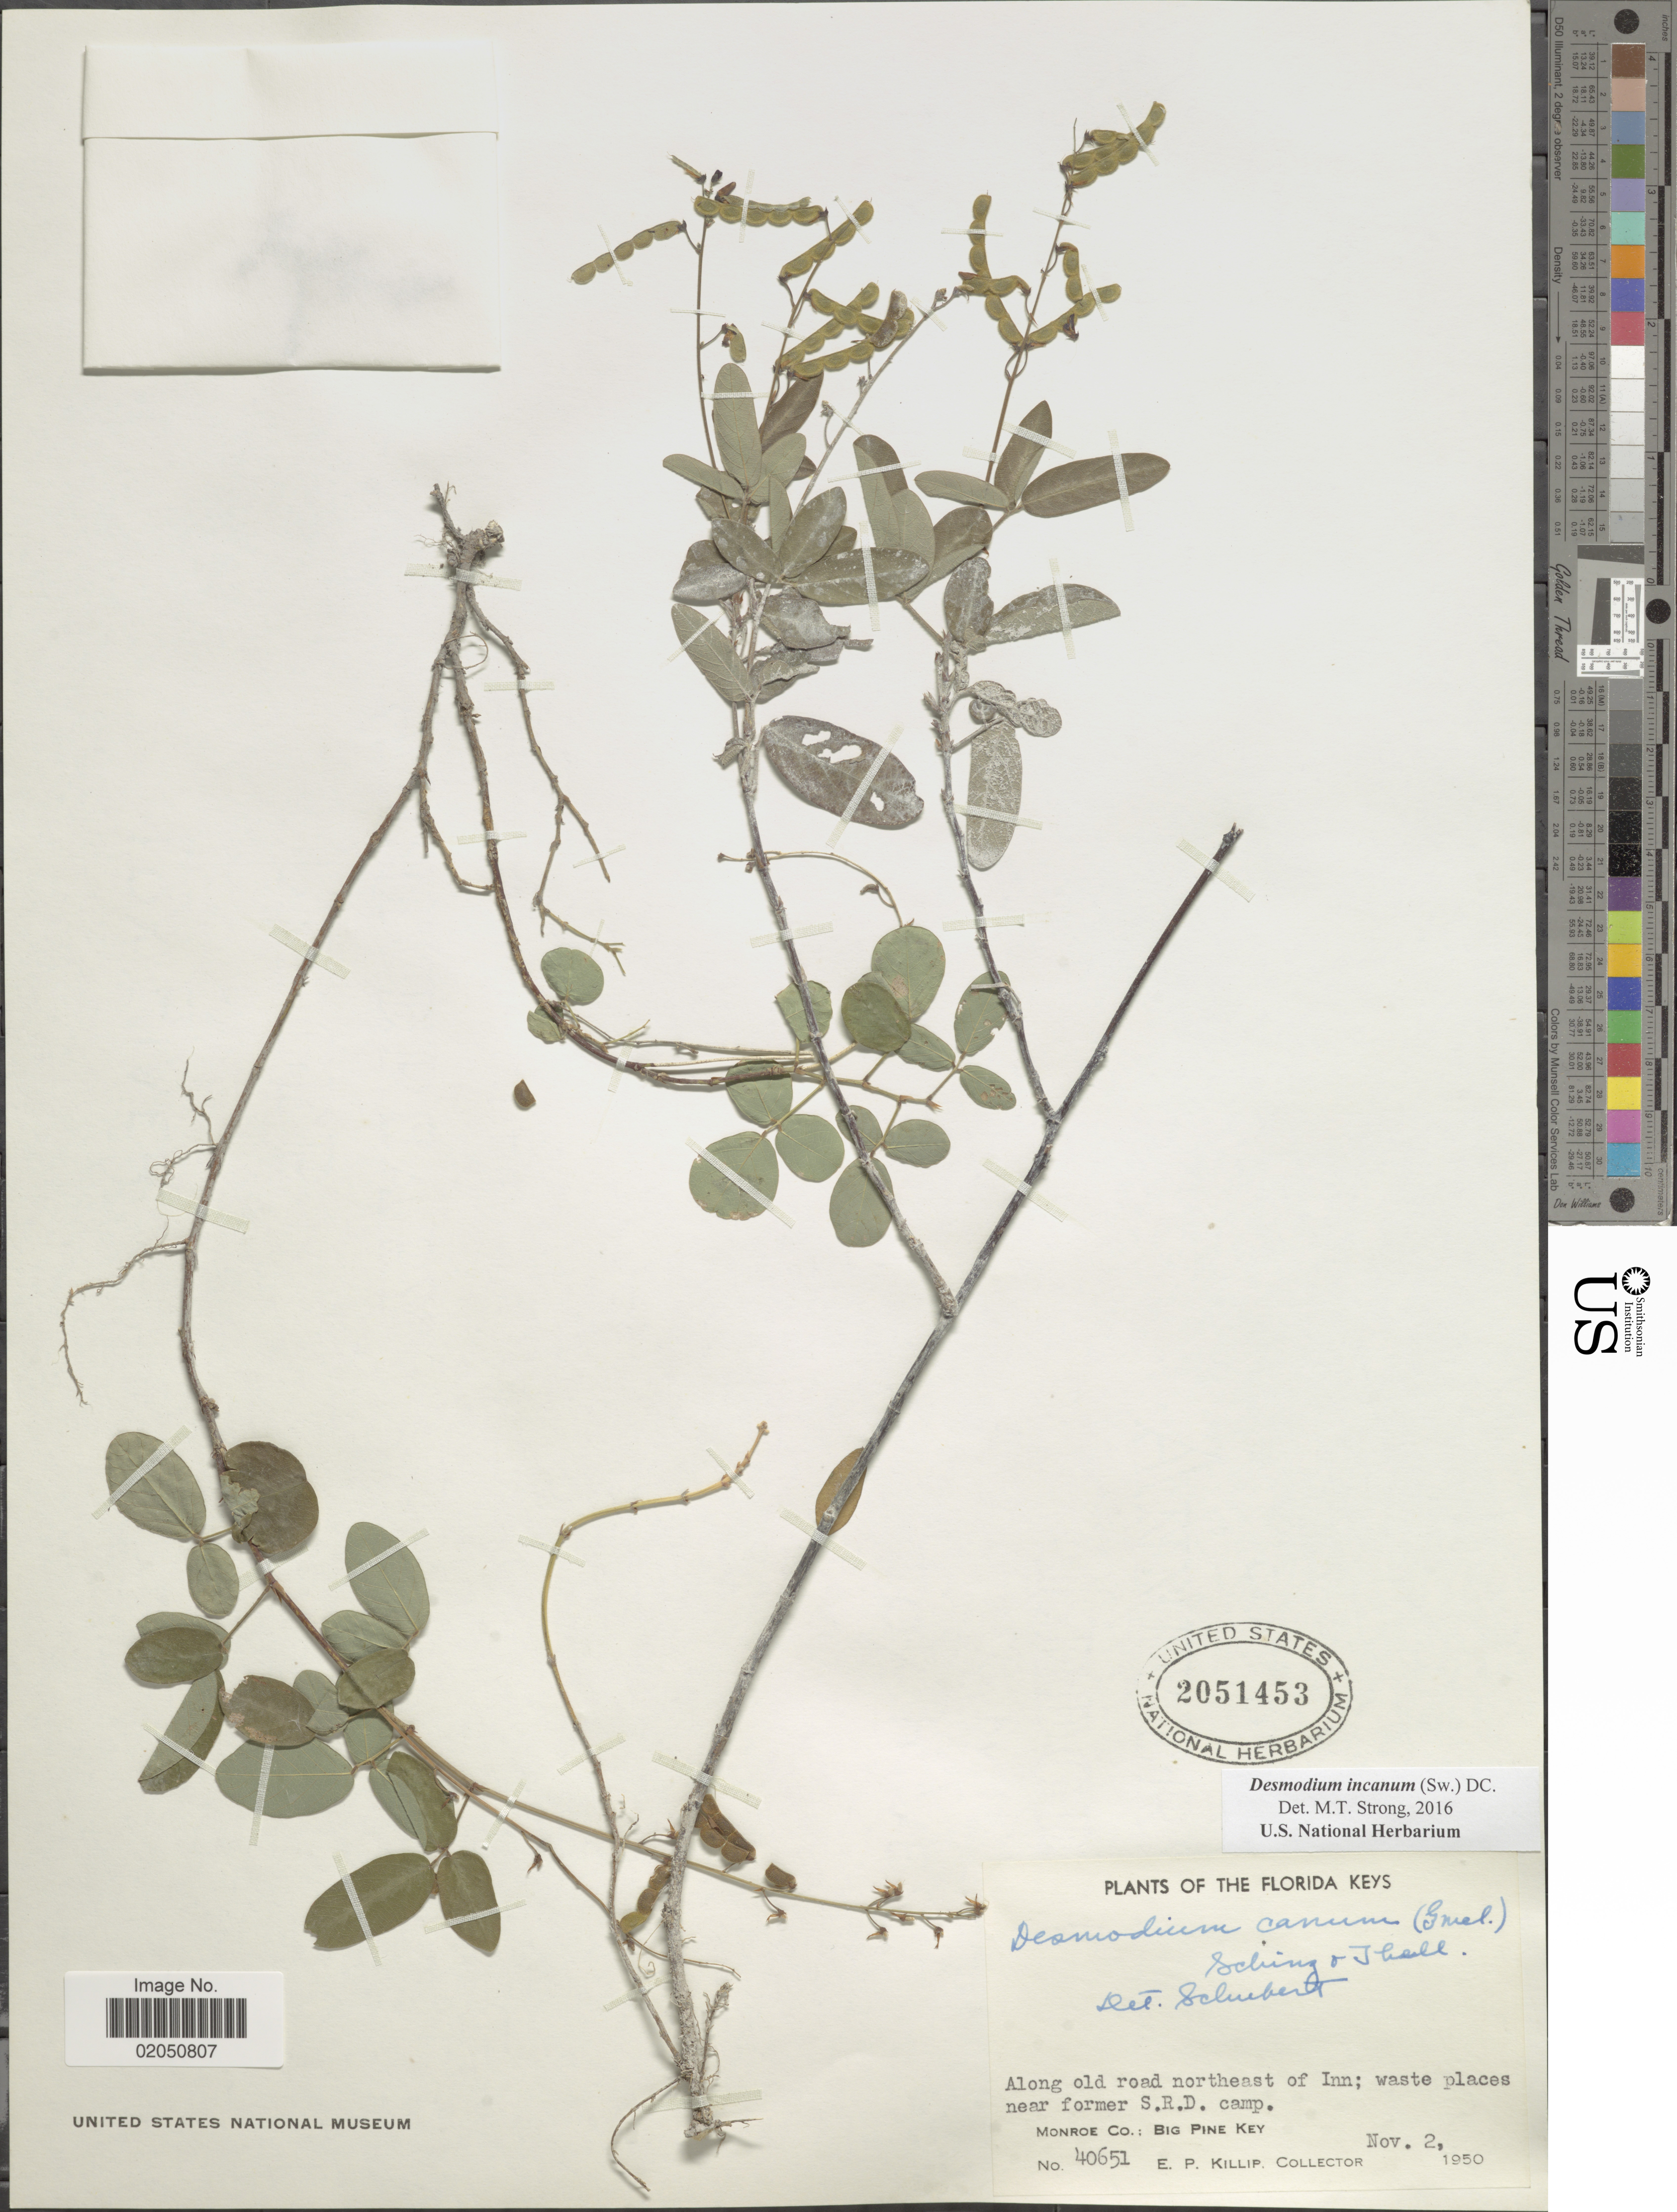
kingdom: Plantae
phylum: Tracheophyta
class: Magnoliopsida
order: Fabales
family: Fabaceae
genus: Desmodium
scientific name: Desmodium incanum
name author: (Sw.) DC.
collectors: E. P. Killip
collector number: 40651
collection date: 1950-11-02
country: United States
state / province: Florida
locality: The Florida Key, Along old road northeast of Inn; waste places near former S.R.D. camp, Monroe Co: Big Pine Key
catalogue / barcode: US 2051453